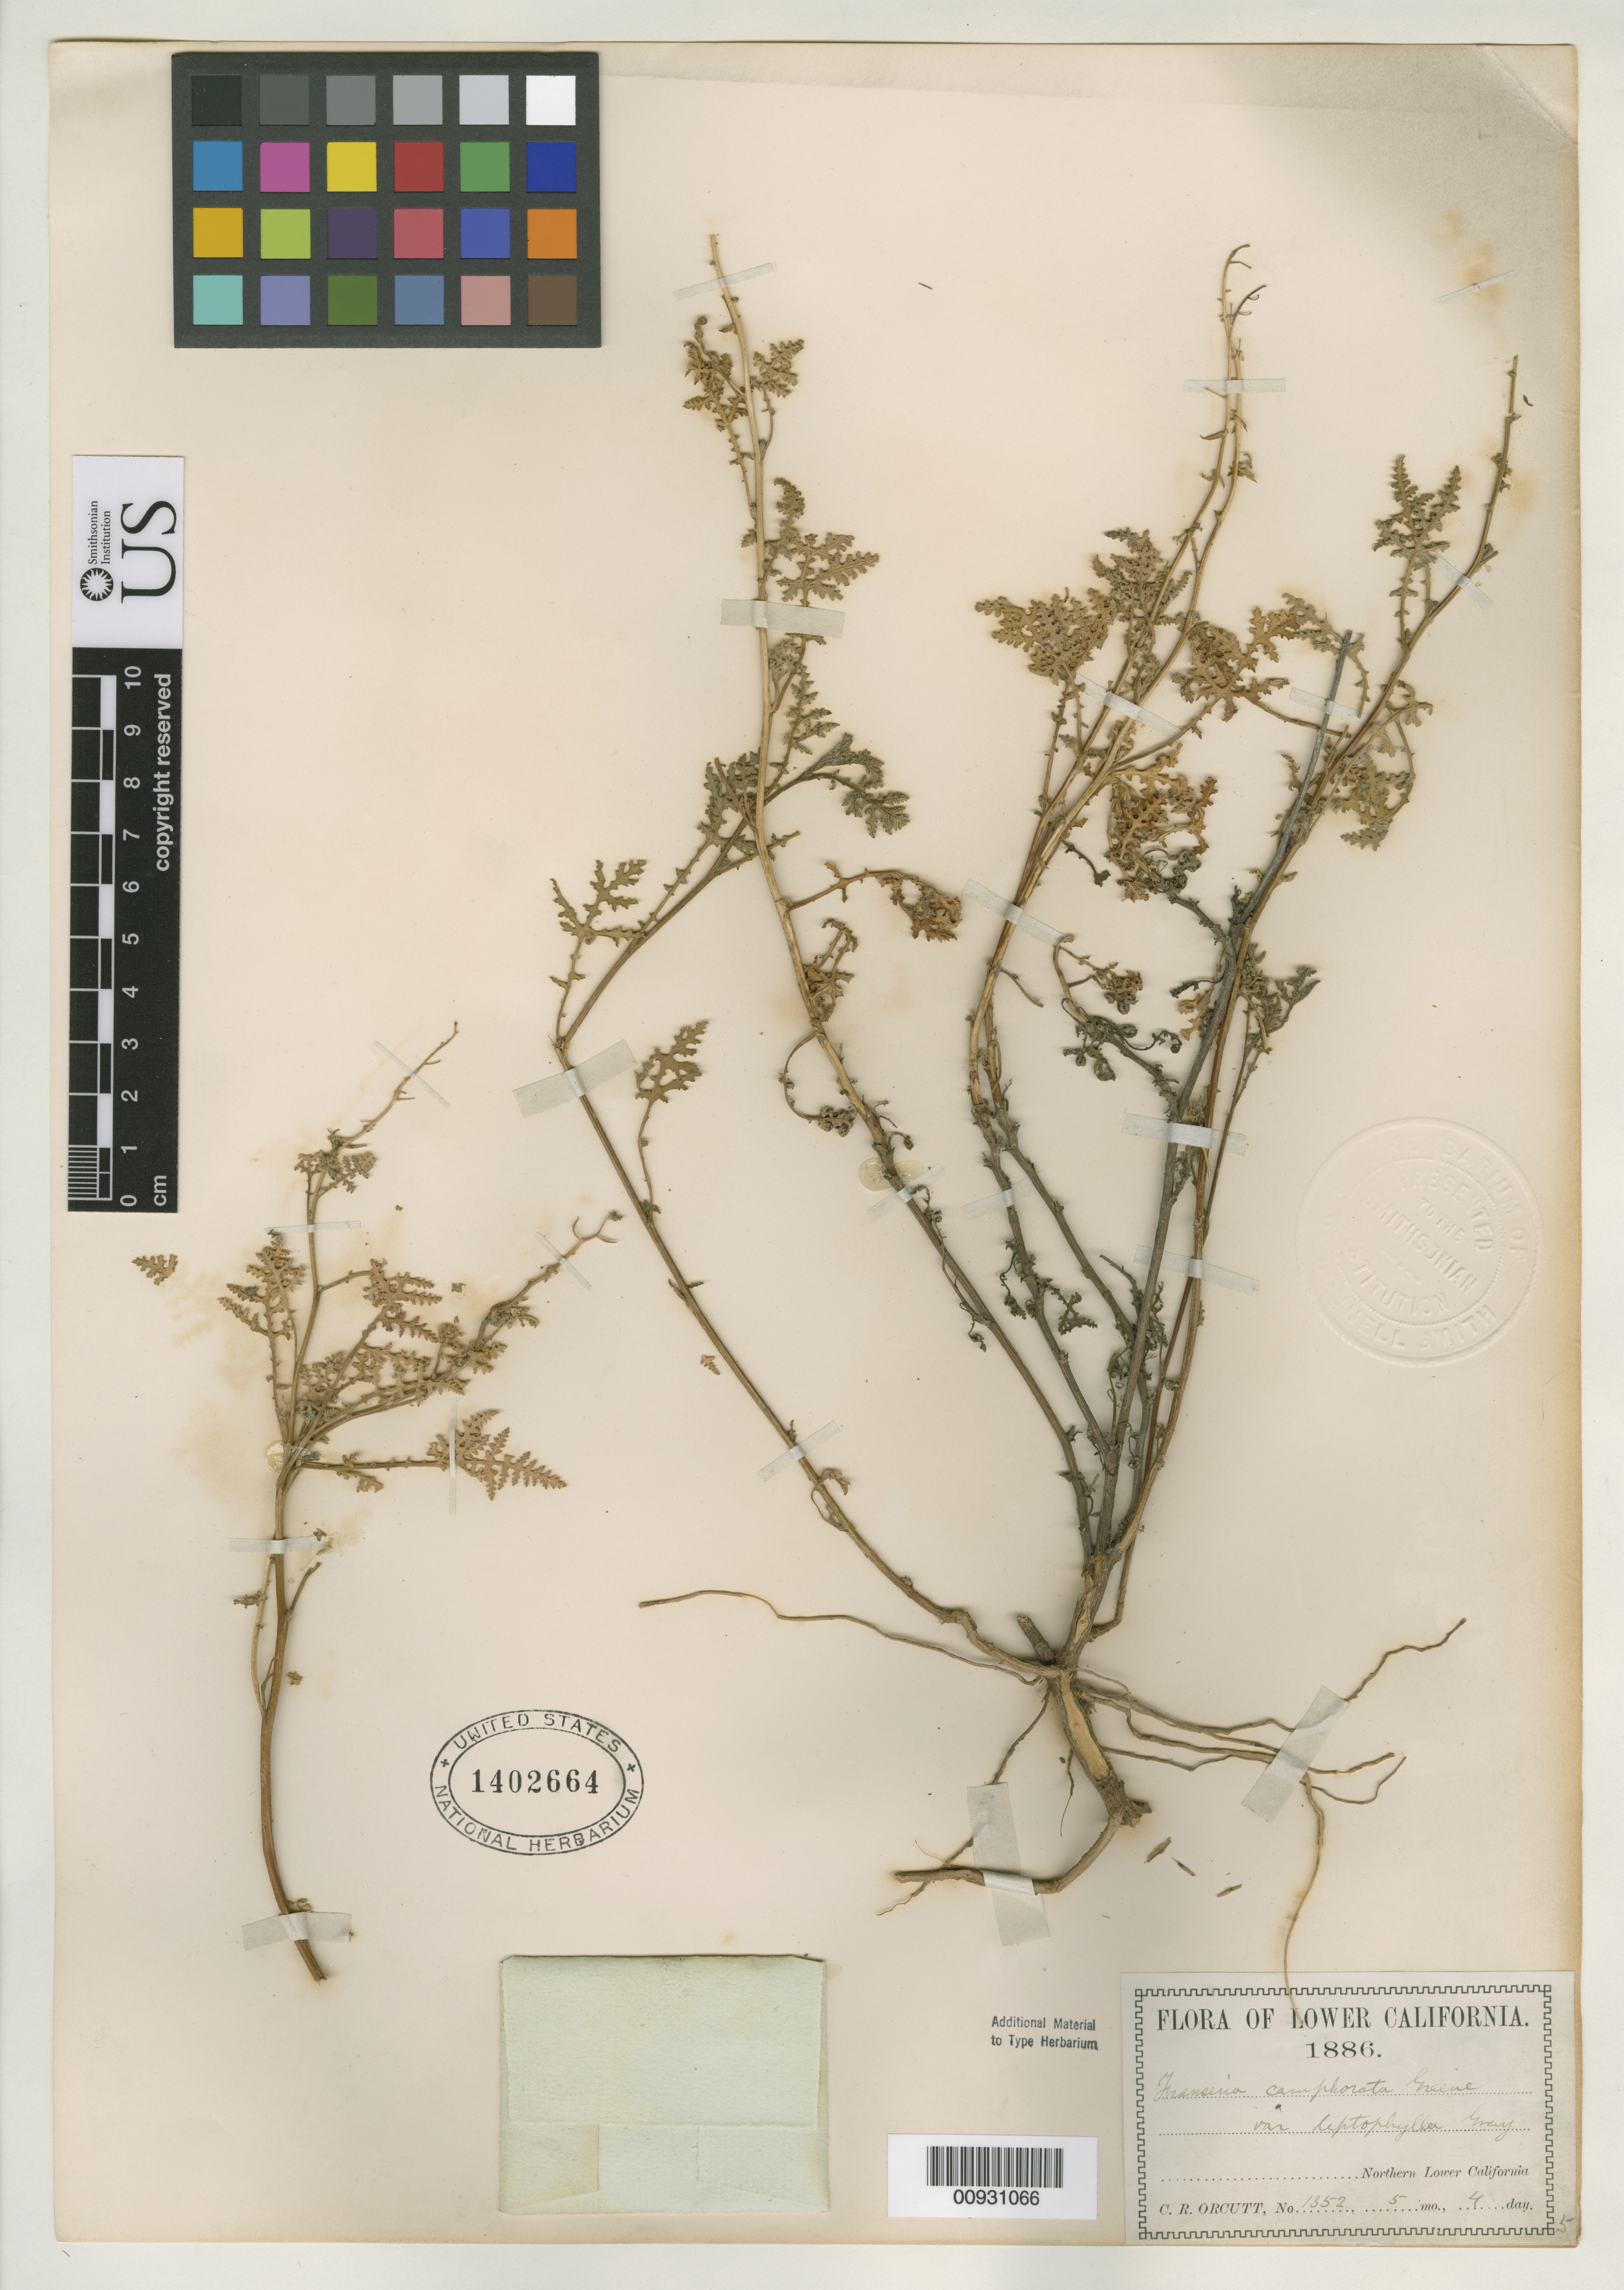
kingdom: Plantae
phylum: Tracheophyta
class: Magnoliopsida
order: Asterales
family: Asteraceae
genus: Franseria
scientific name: Franseria camphorata var. leptophylla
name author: A. Gray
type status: Isotype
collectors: C. R. Orcutt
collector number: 1352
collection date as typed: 04 May 1886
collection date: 1886-05-04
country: Mexico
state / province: Baja California Norte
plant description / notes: Specimen ex John Donnell Smith herbarium.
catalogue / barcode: US 1402664